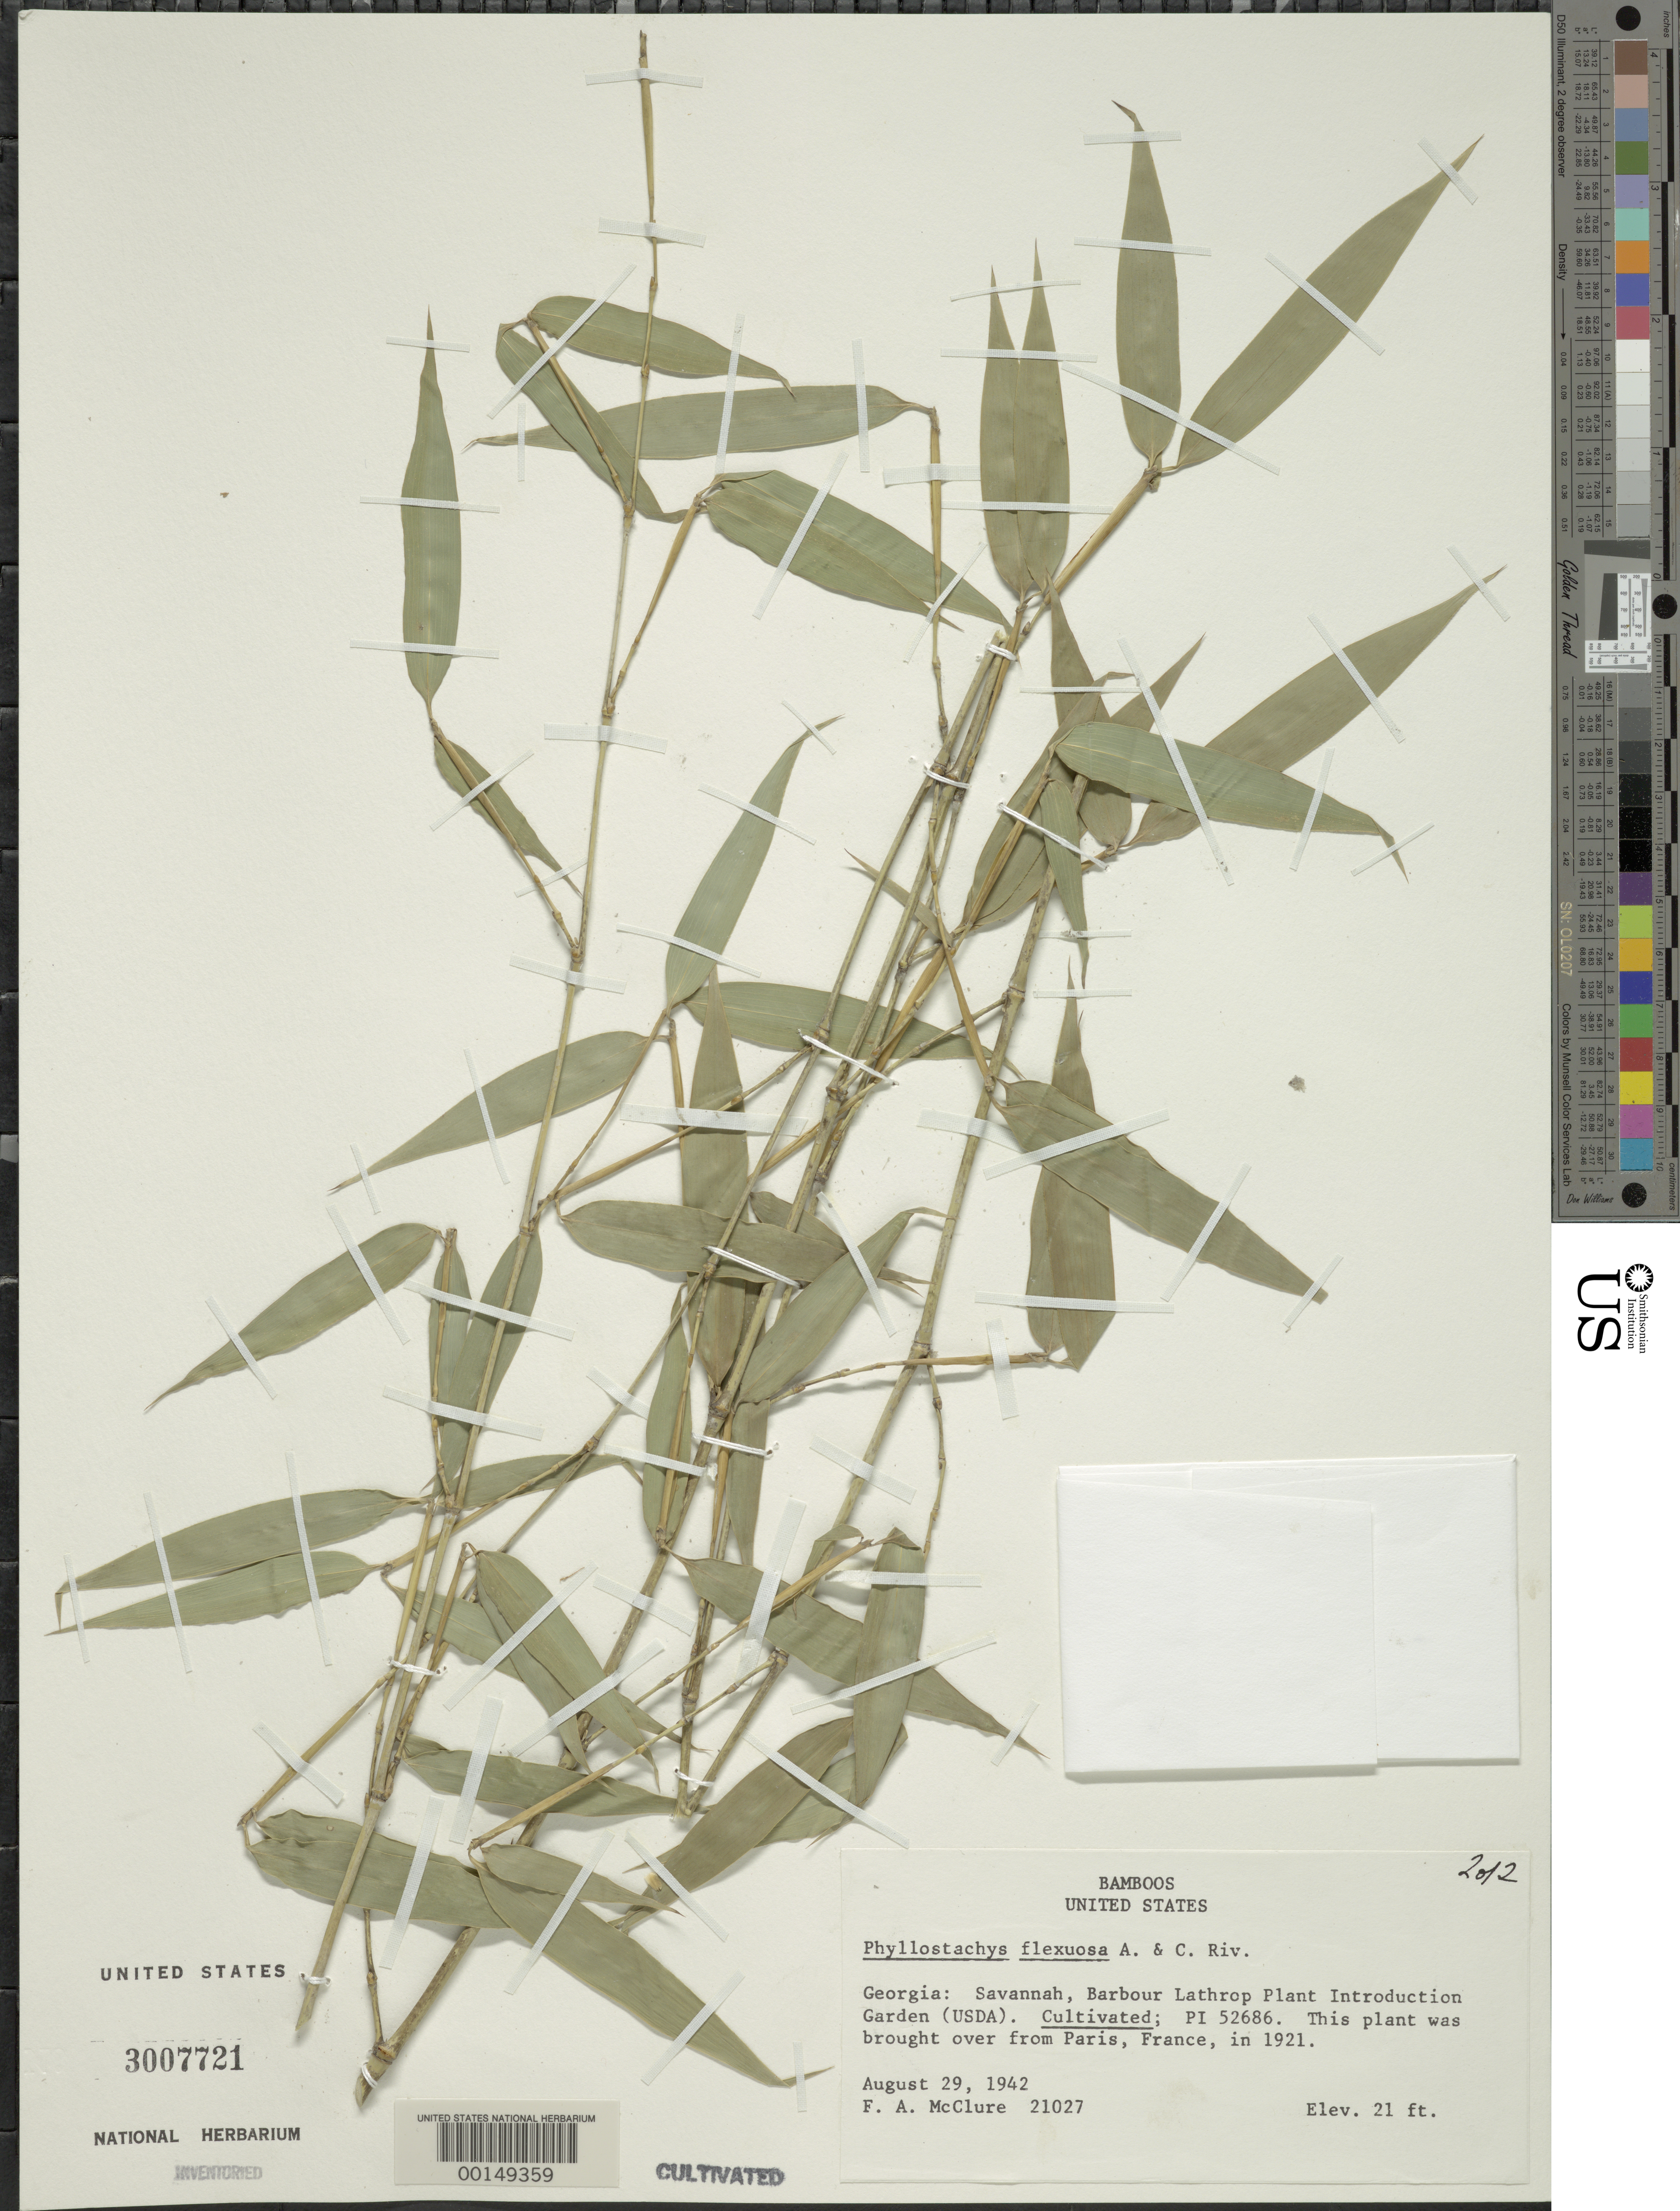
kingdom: Plantae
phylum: Tracheophyta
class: Liliopsida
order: Poales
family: Poaceae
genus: Phyllostachys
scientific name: Phyllostachys flexuosa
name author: Rivière & C. Rivière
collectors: F. A. McClure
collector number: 21027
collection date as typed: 29 Aug 1942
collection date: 1942-08-29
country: United States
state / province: Georgia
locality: Savannah, barbour lathrop p.i. garden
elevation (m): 6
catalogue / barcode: US 3007721